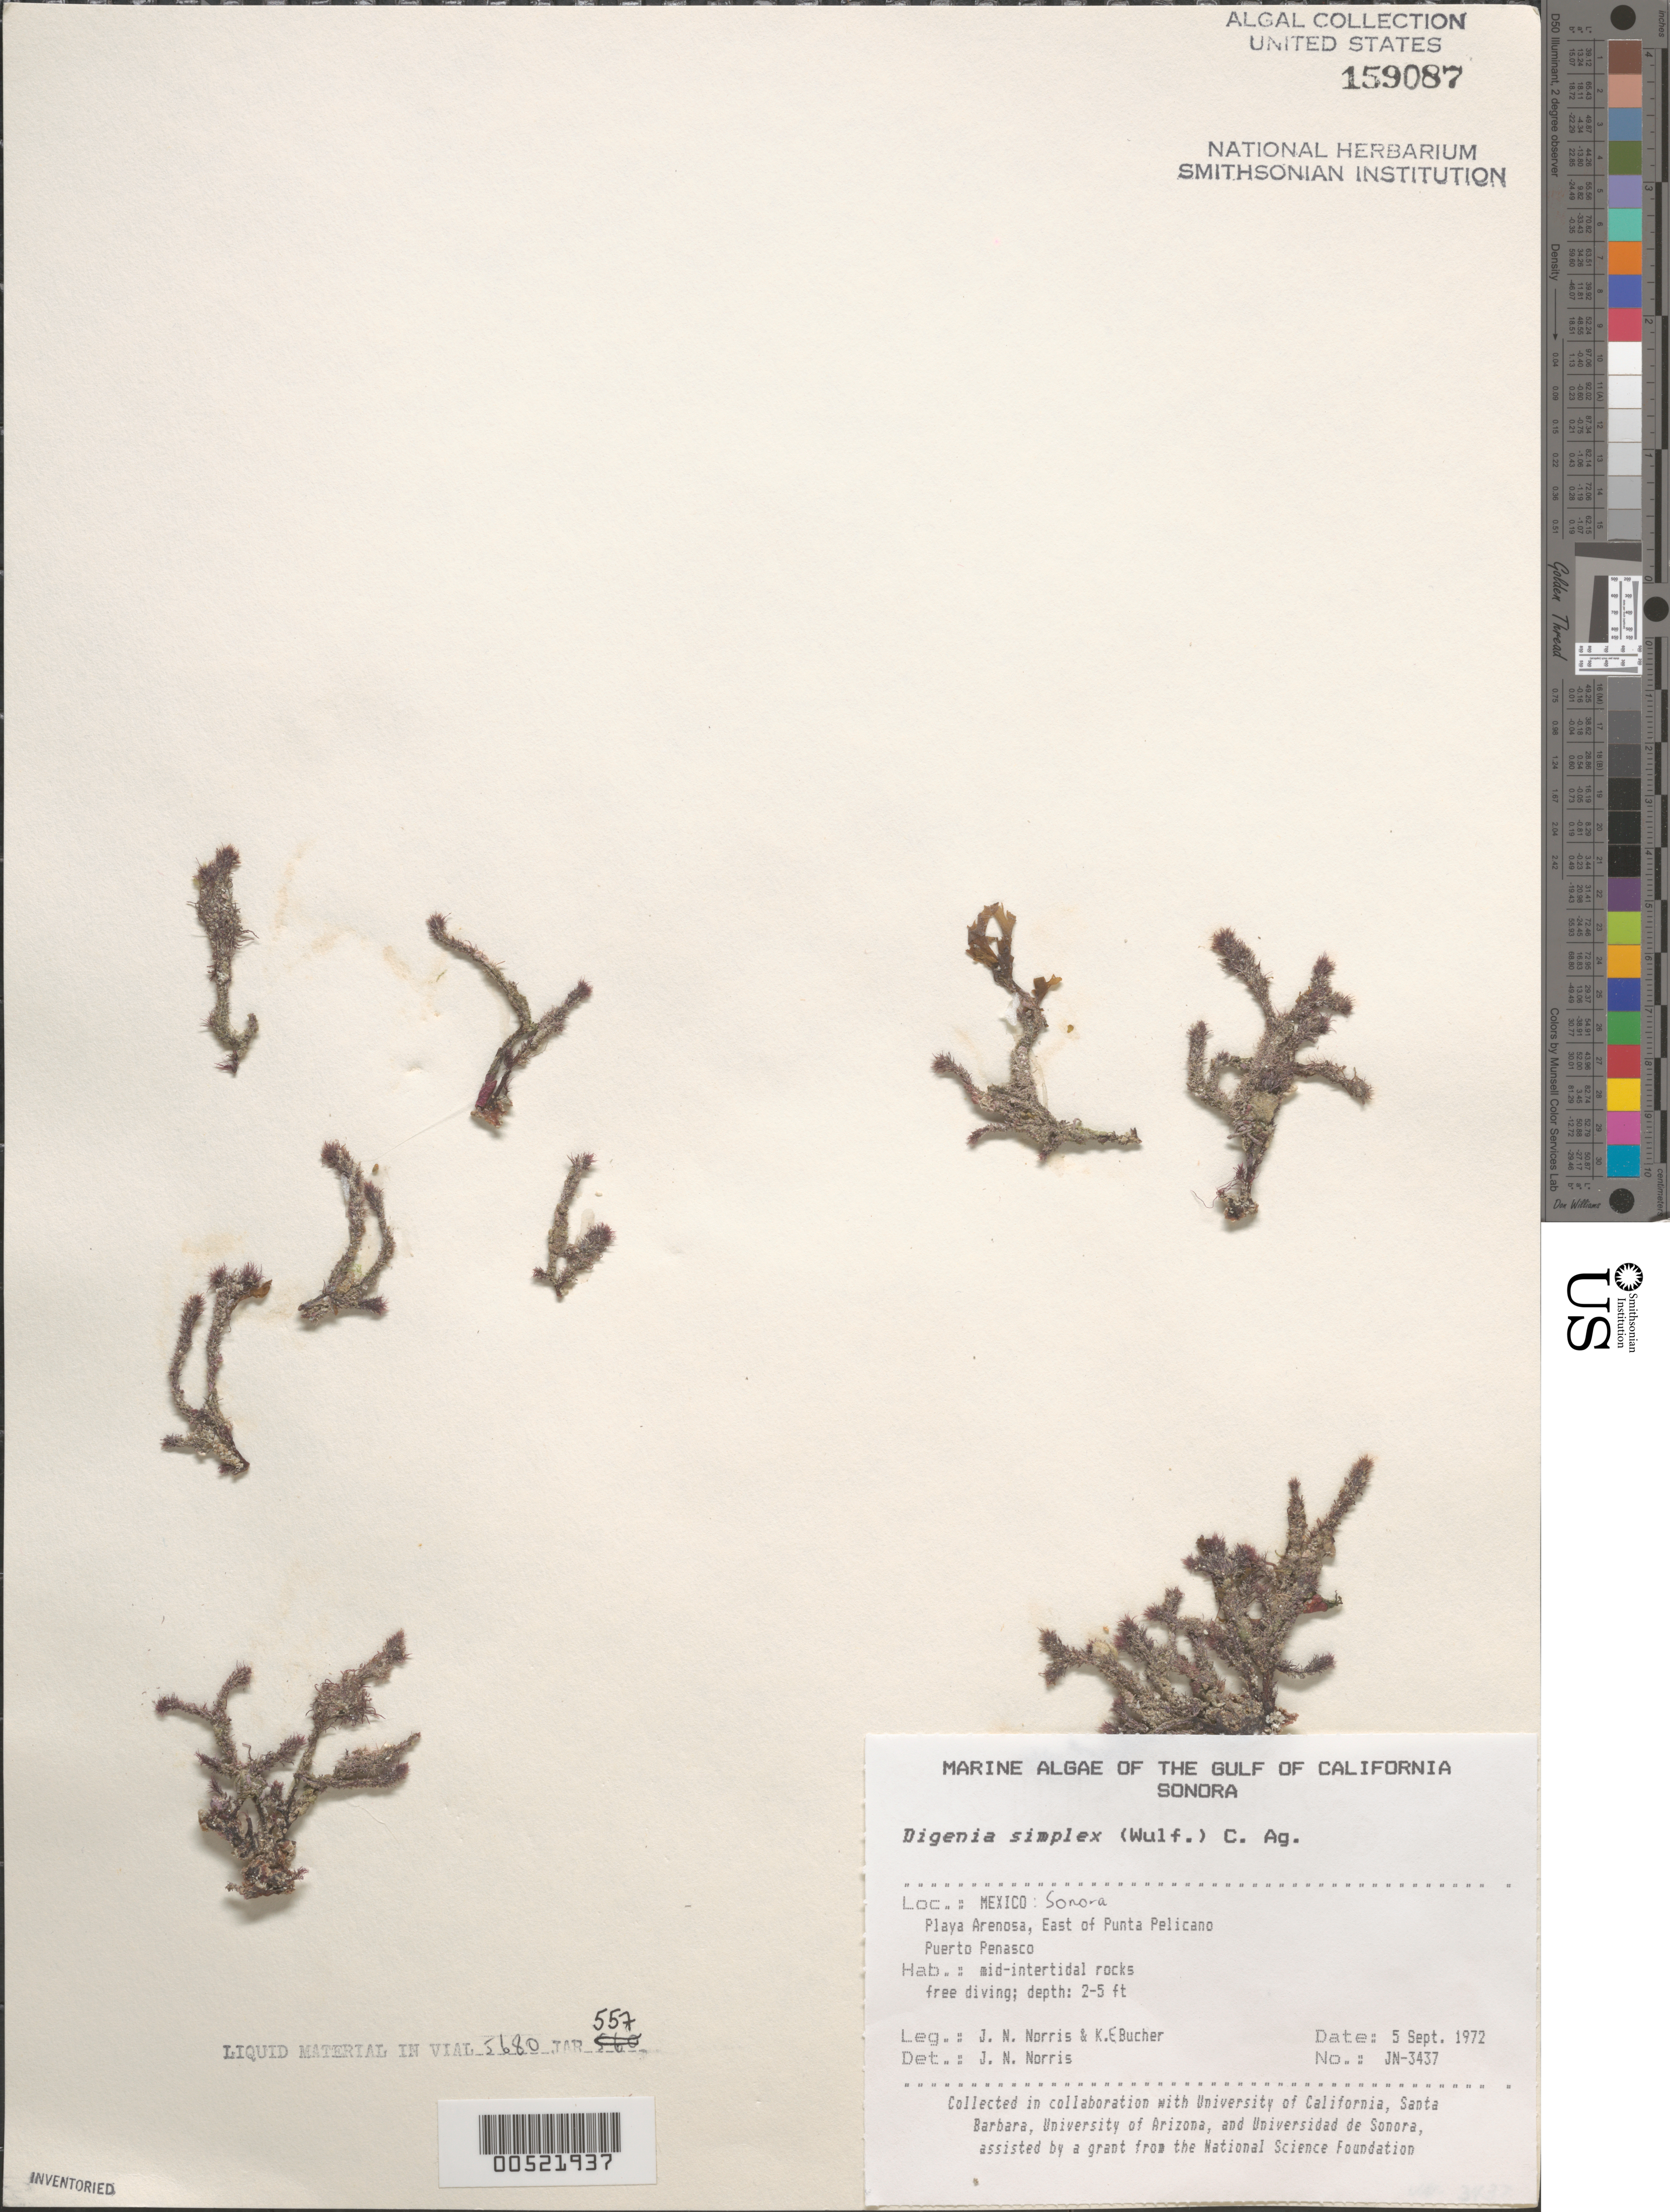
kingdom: Plantae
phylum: Rhodophyta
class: Florideophyceae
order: Ceramiales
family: Rhodomelaceae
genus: Digenea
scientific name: Digenea simplex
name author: (Wulfen) C. Agardh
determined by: Norris, James N.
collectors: J. N. Norris & K. E. Bucher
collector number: JN-3437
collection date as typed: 05 Sep 1972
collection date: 1972-09-05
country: Mexico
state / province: Sonora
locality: Playa Arenosa, Puerto Penasco, east of Punta Pelicano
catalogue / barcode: US 159087